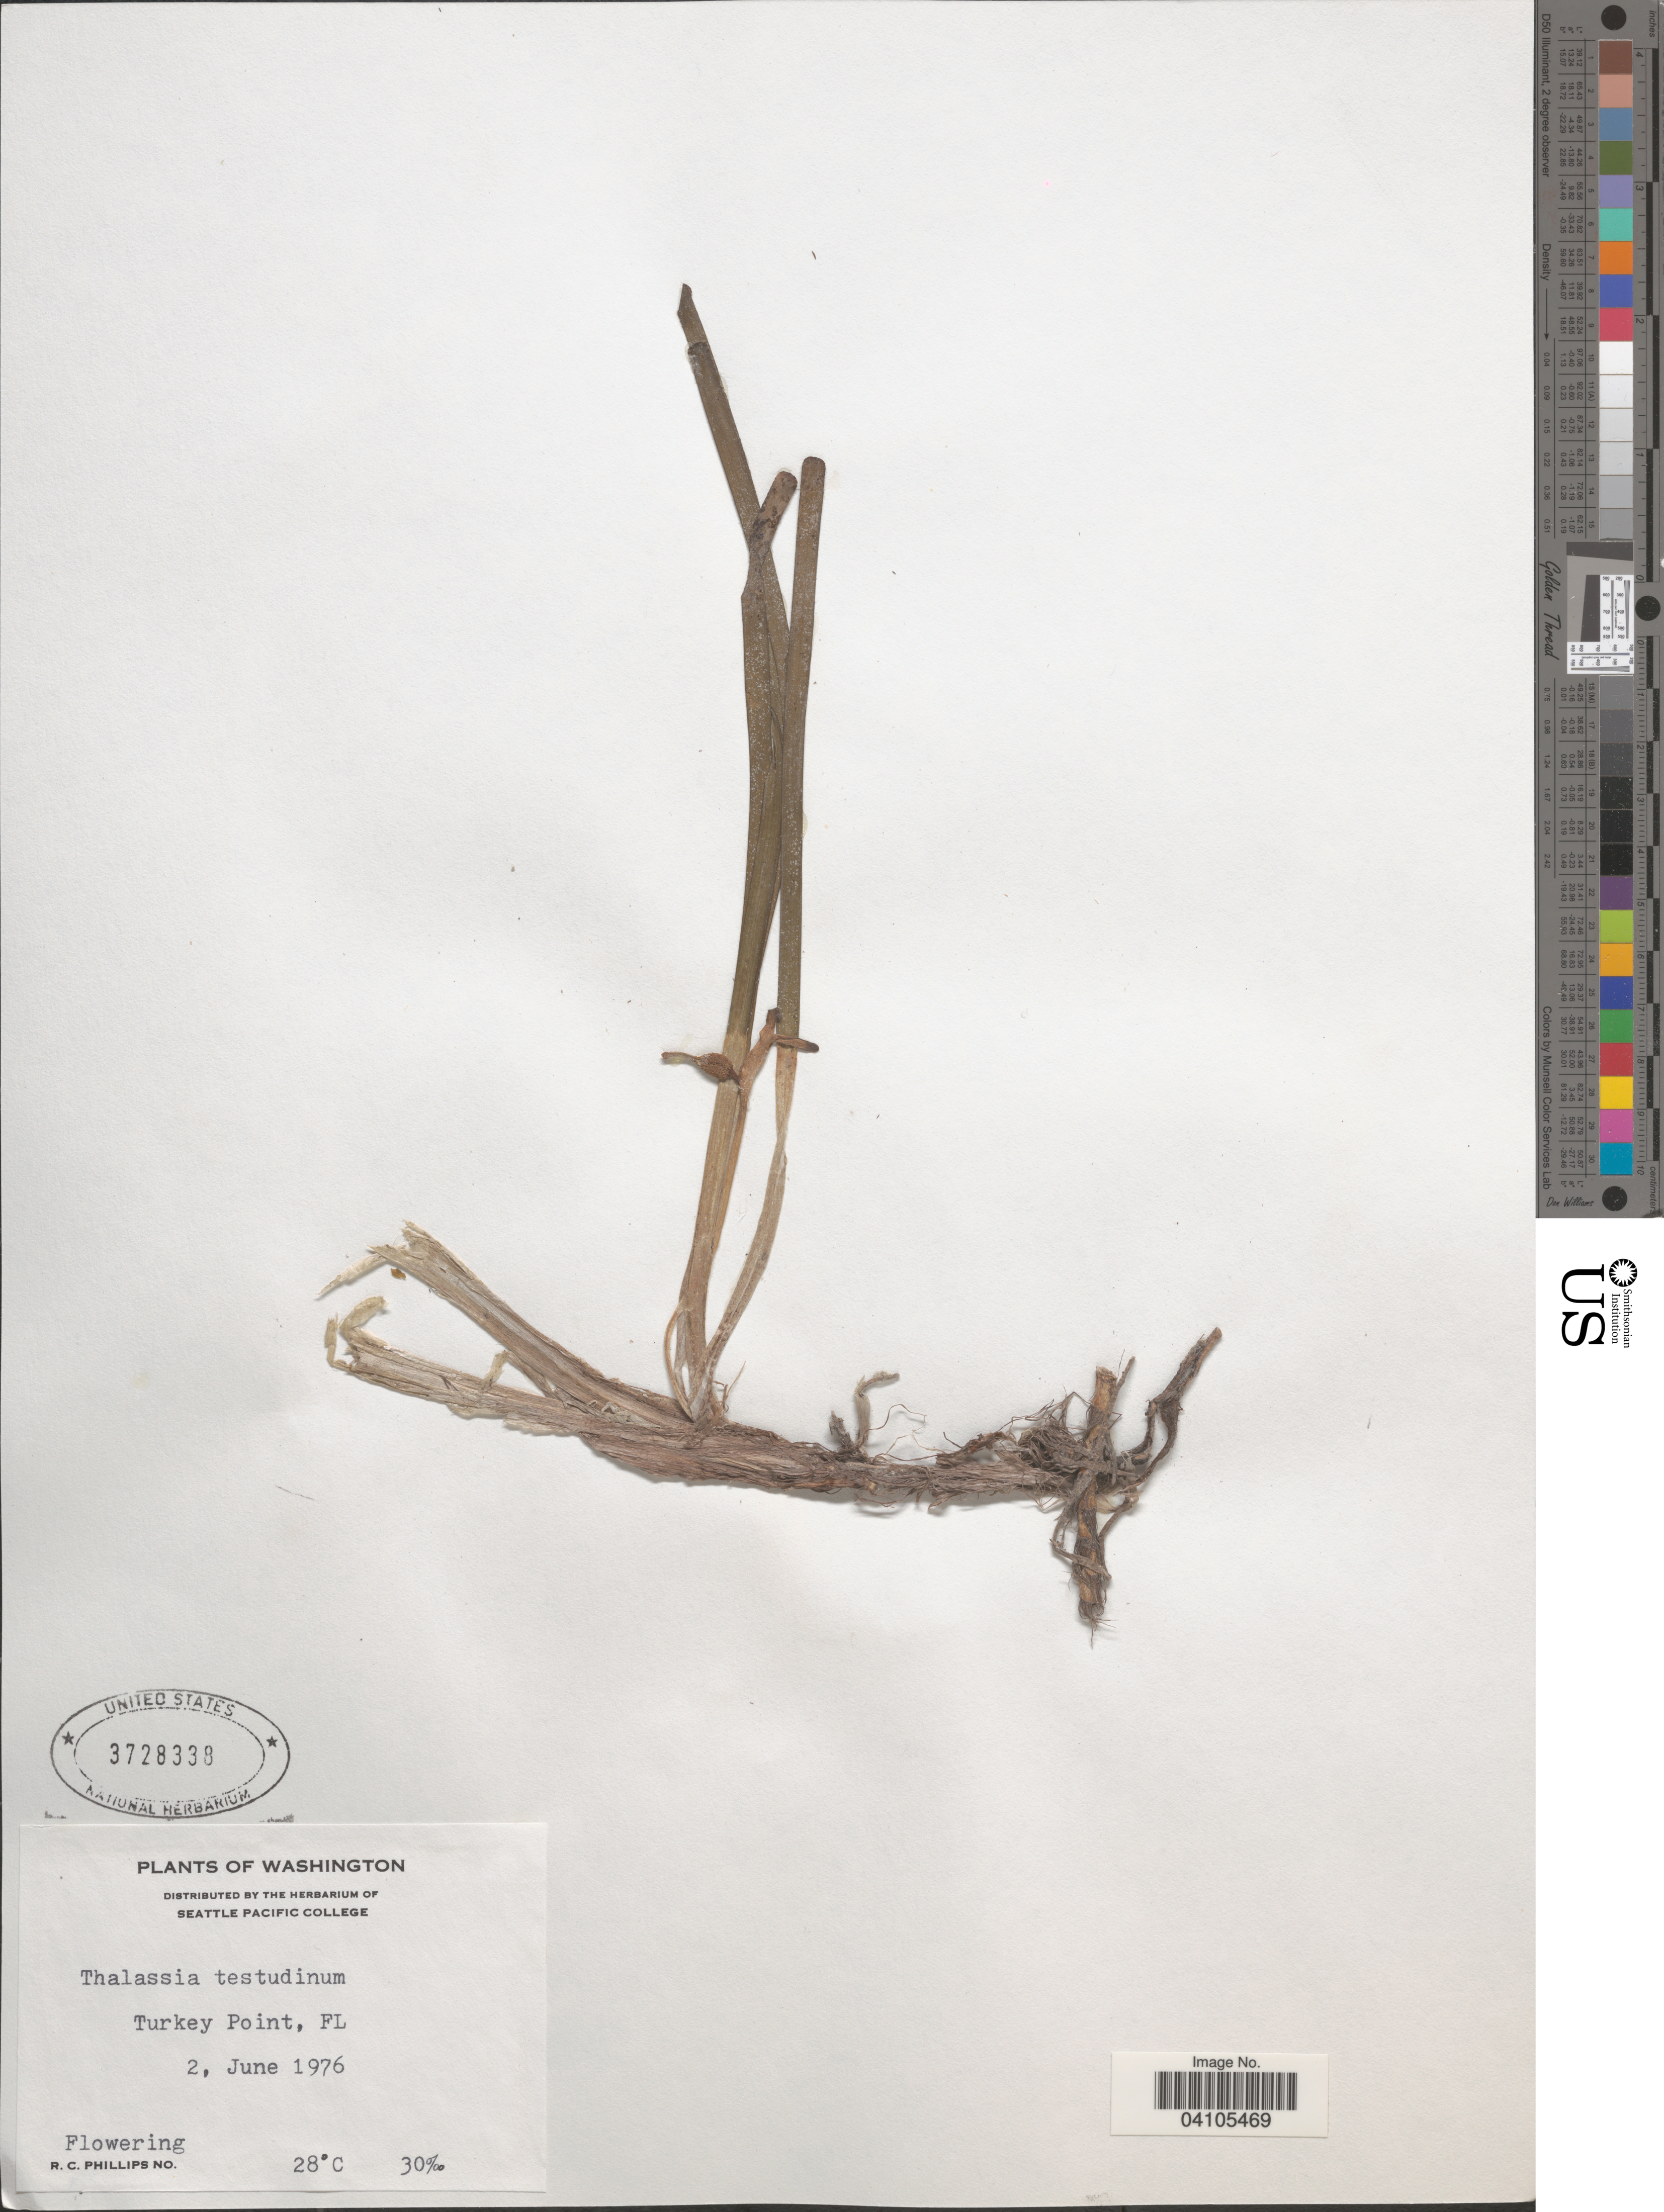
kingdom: Plantae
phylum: Tracheophyta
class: Liliopsida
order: Alismatales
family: Hydrocharitaceae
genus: Thalassia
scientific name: Thalassia testudinum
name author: Banks & Sol. ex K.D. Koenig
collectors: R. C. Phillips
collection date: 1976-06-02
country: United States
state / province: Florida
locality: Turkey Point.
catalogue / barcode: US 3728338